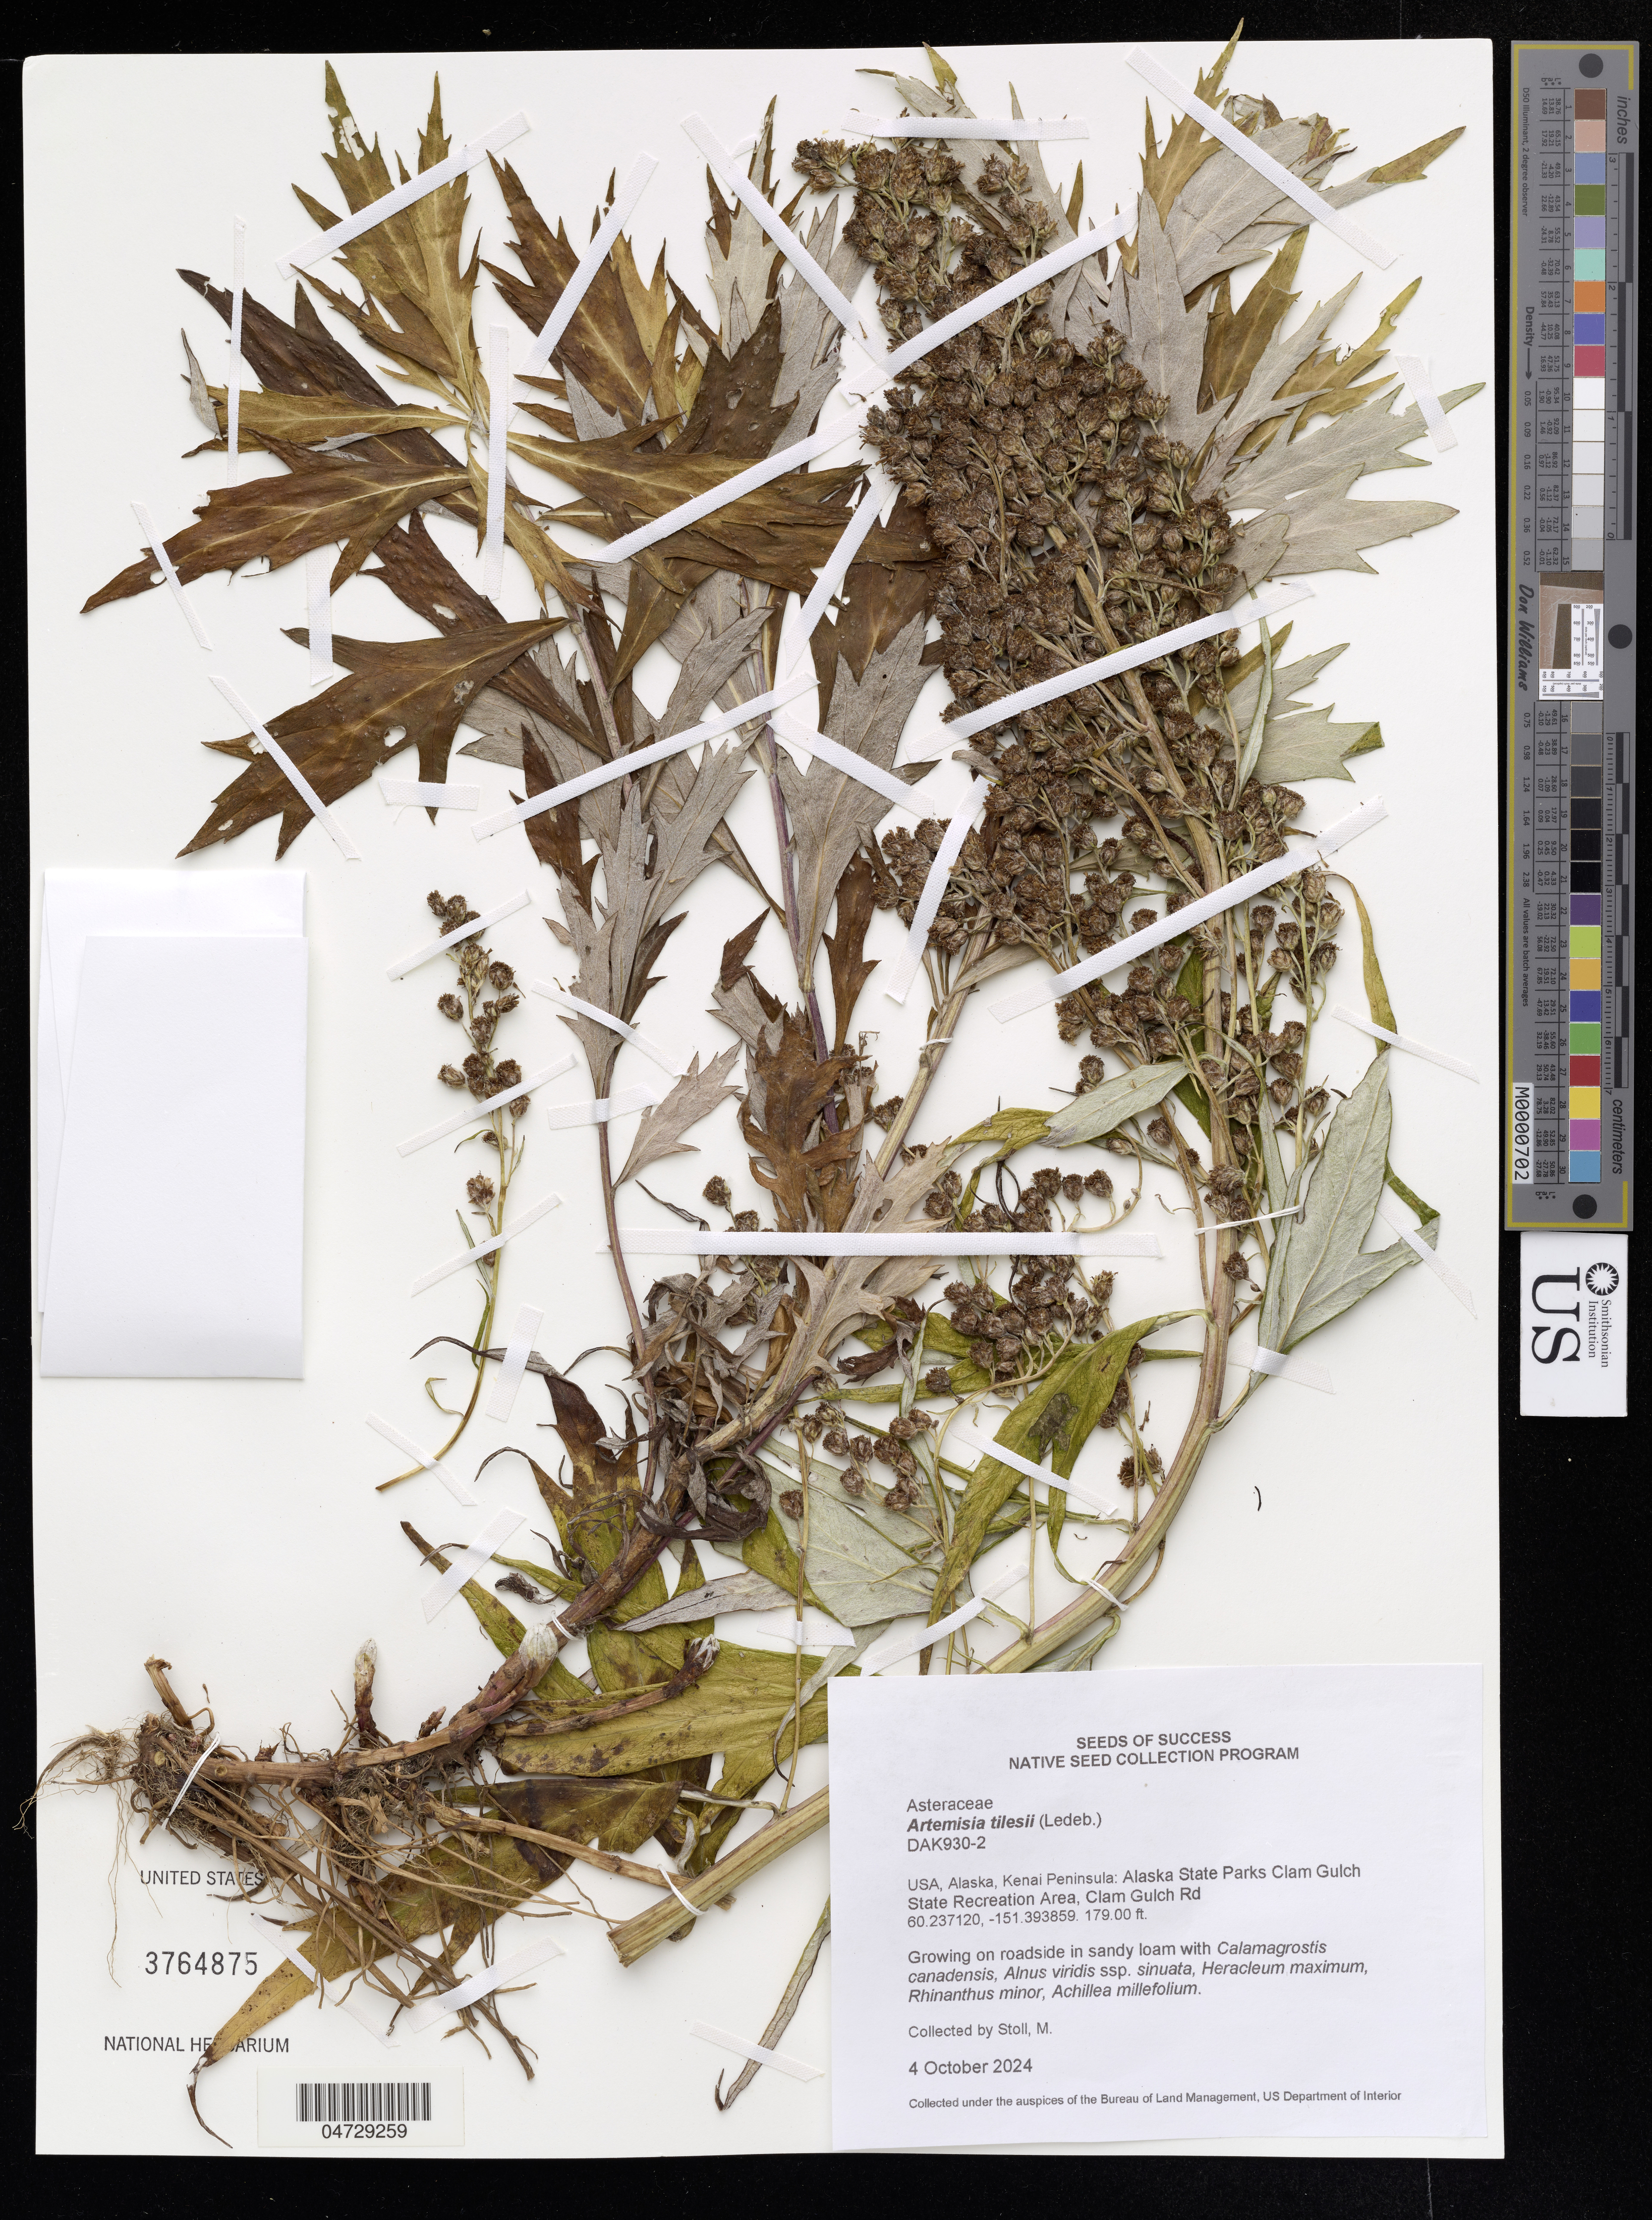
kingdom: Plantae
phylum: Tracheophyta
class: Magnoliopsida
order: Asterales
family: Asteraceae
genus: Artemisia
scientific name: Artemisia tilesii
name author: Ledeb.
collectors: M. Stoll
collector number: DAK930-2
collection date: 2024-10-04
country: United States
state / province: Alaska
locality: USA, Alaska, Kenai Peninsula: Alaska State Parks Clam Gulch State Recreation Area, Clam Gulch Rd.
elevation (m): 55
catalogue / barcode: US 3764875